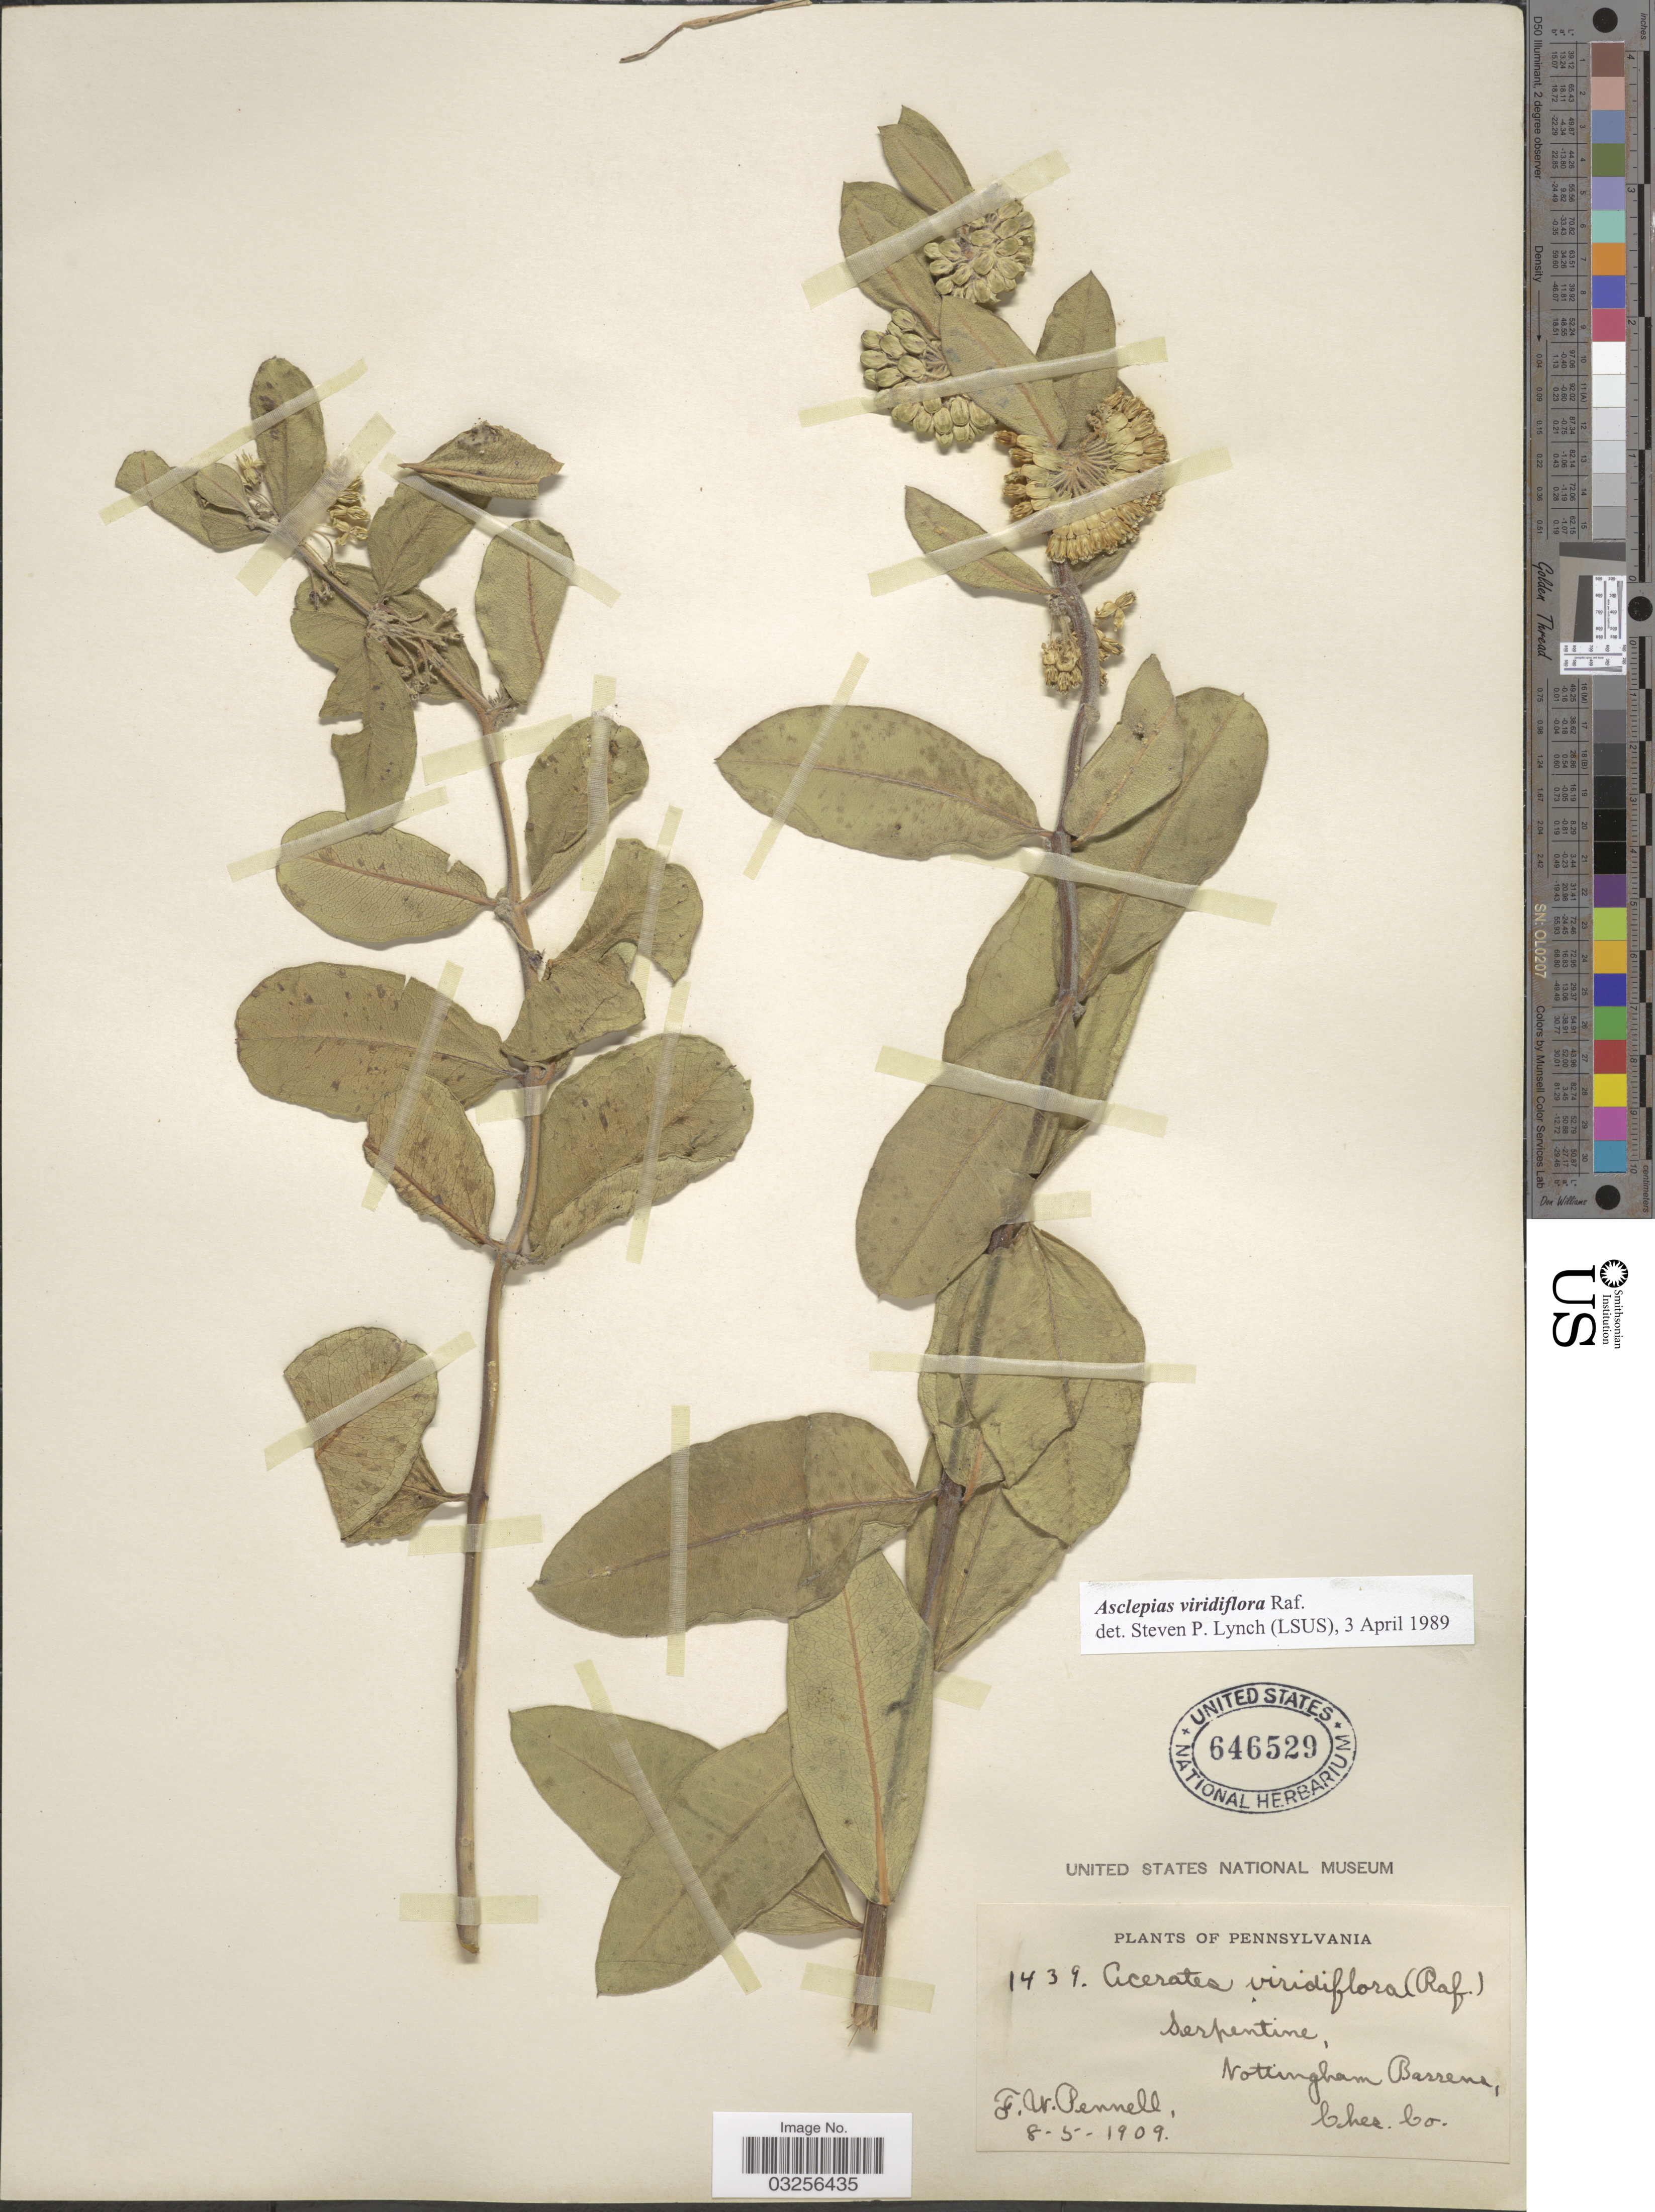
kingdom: Plantae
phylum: Tracheophyta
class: Magnoliopsida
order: Gentianales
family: Apocynaceae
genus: Asclepias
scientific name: Asclepias viridiflora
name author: Raf.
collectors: F. W. Pennell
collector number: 1439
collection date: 1909-08-05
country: United States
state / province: Pennsylvania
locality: Serpentine, Nottingham Barrens, Ches. Co.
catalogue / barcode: US 646529